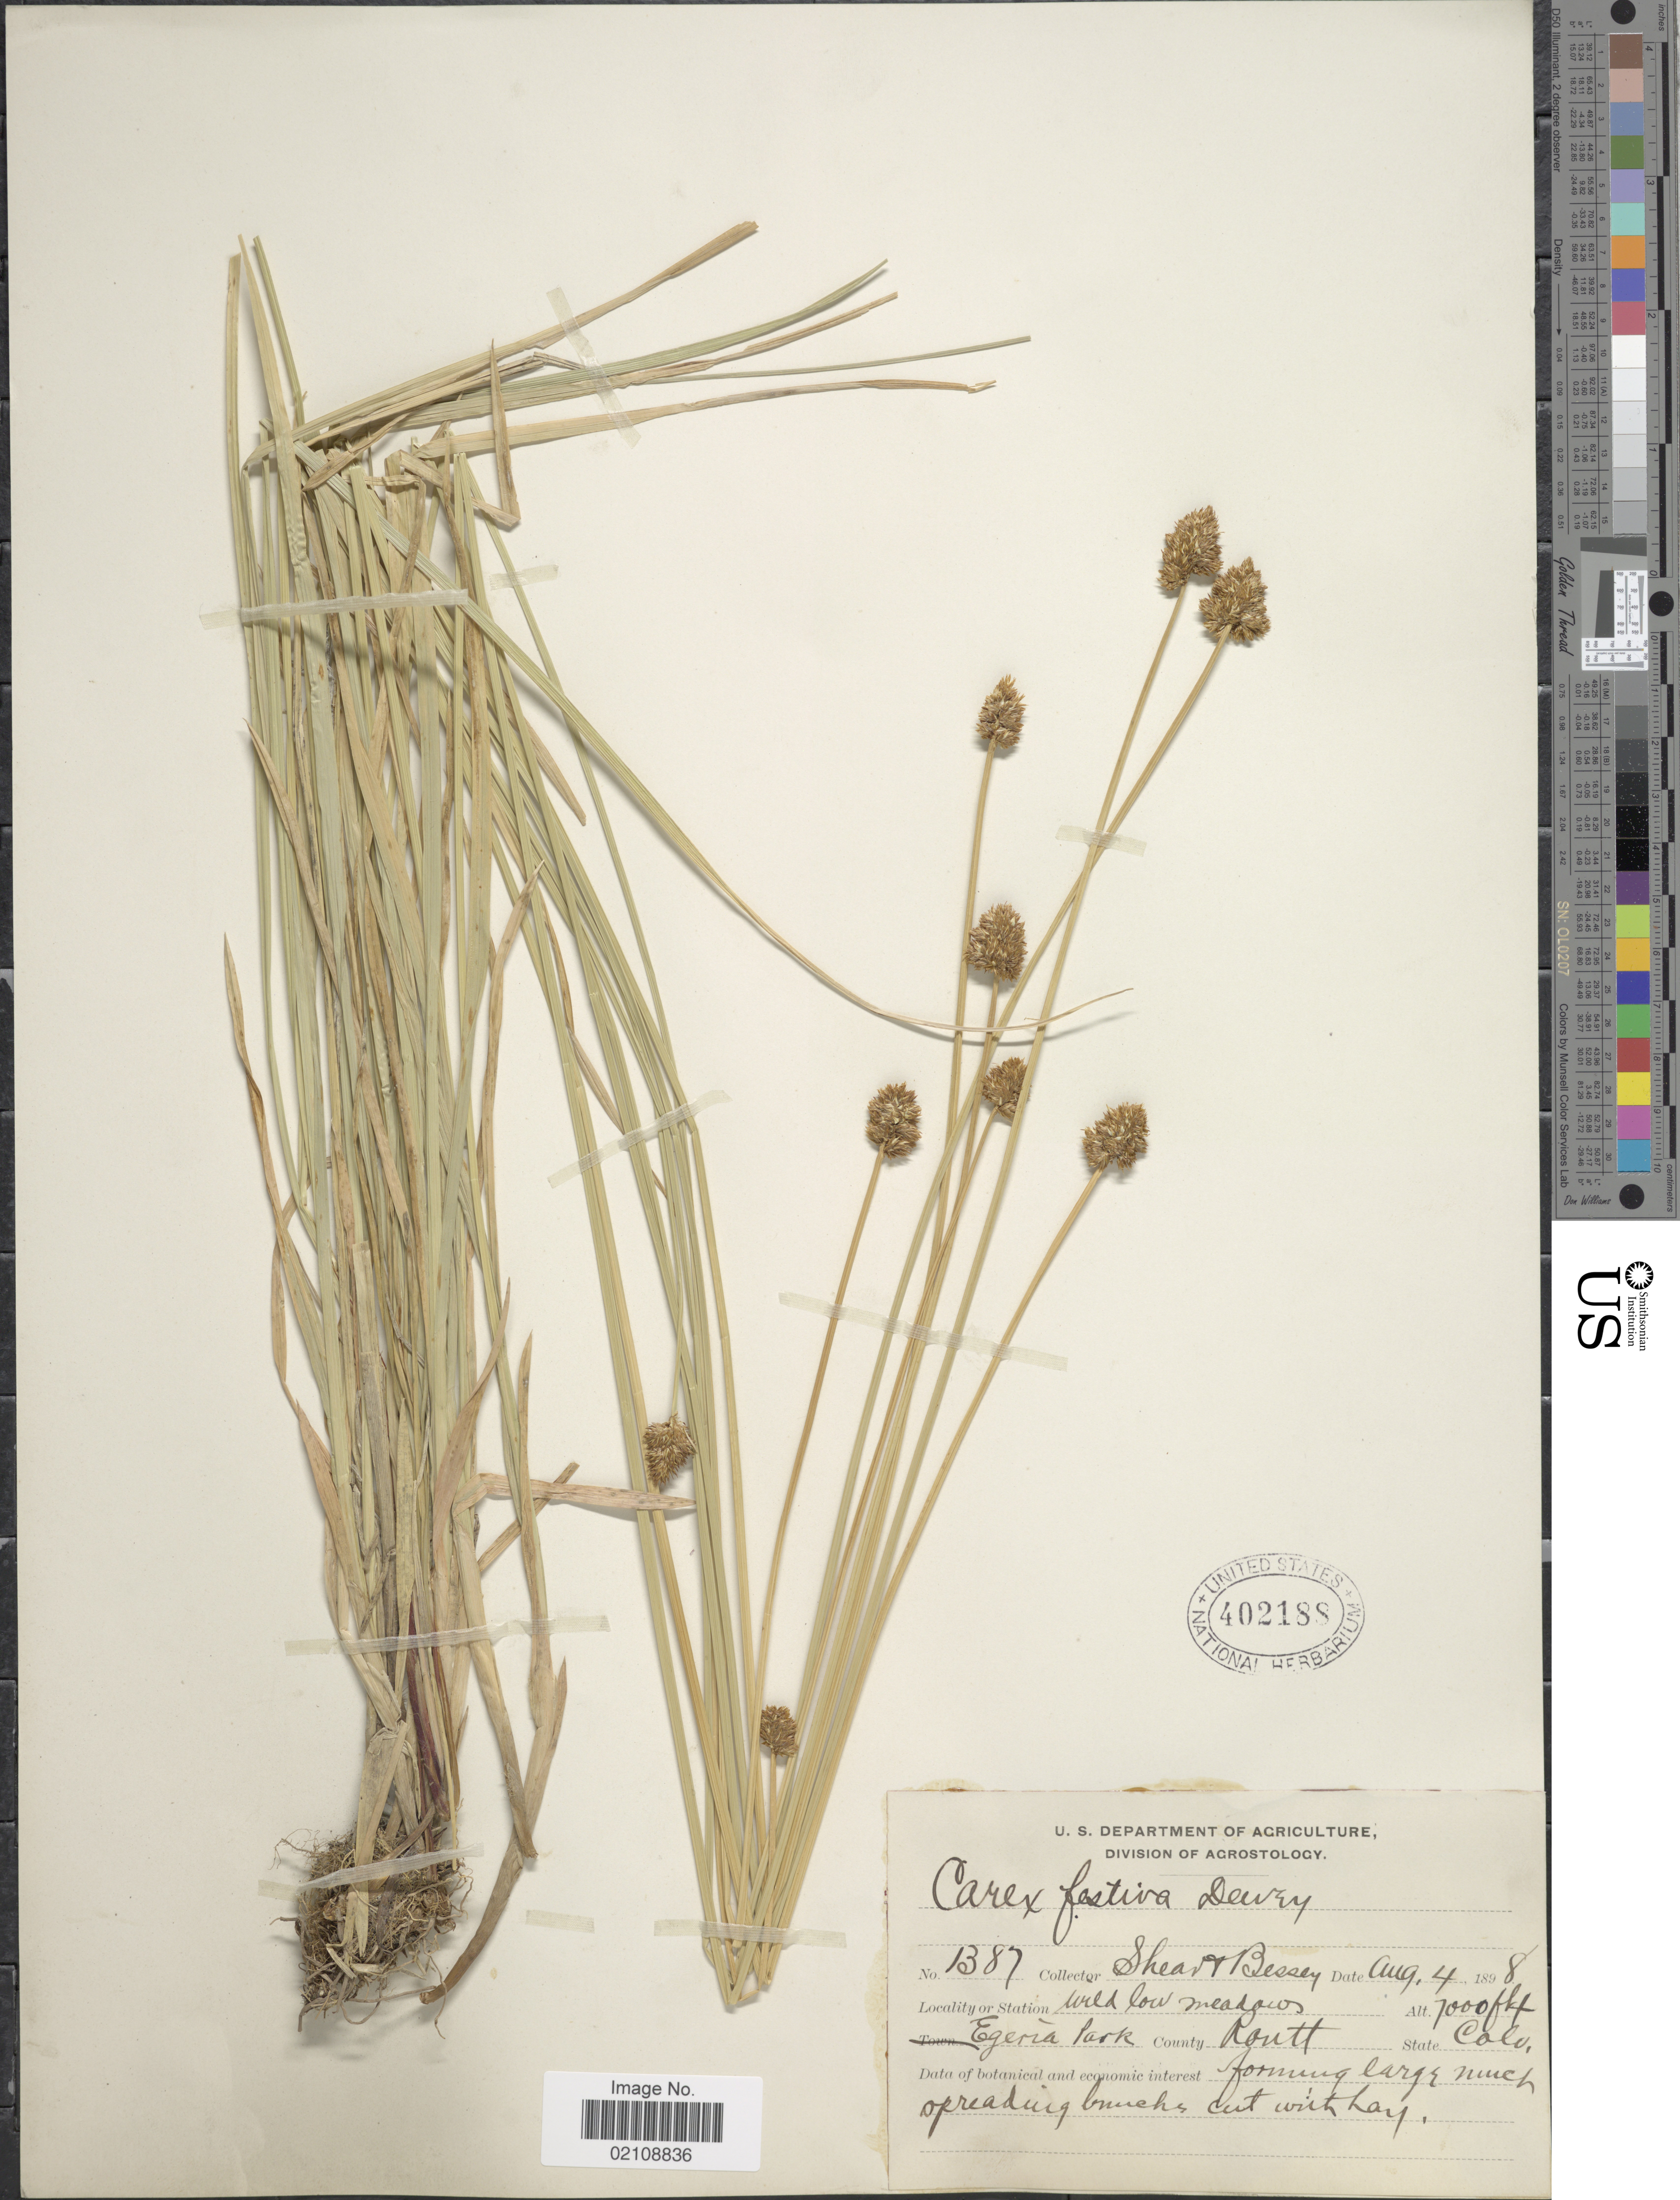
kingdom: Plantae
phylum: Tracheophyta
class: Liliopsida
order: Poales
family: Cyperaceae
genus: Carex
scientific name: Carex microptera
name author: Mack.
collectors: -- Shear & -. Bessey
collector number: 1387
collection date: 1898-08-04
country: United States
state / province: Colorado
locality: Wild low meadows, Egeria Park, County Routt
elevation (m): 2134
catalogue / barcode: US 402188